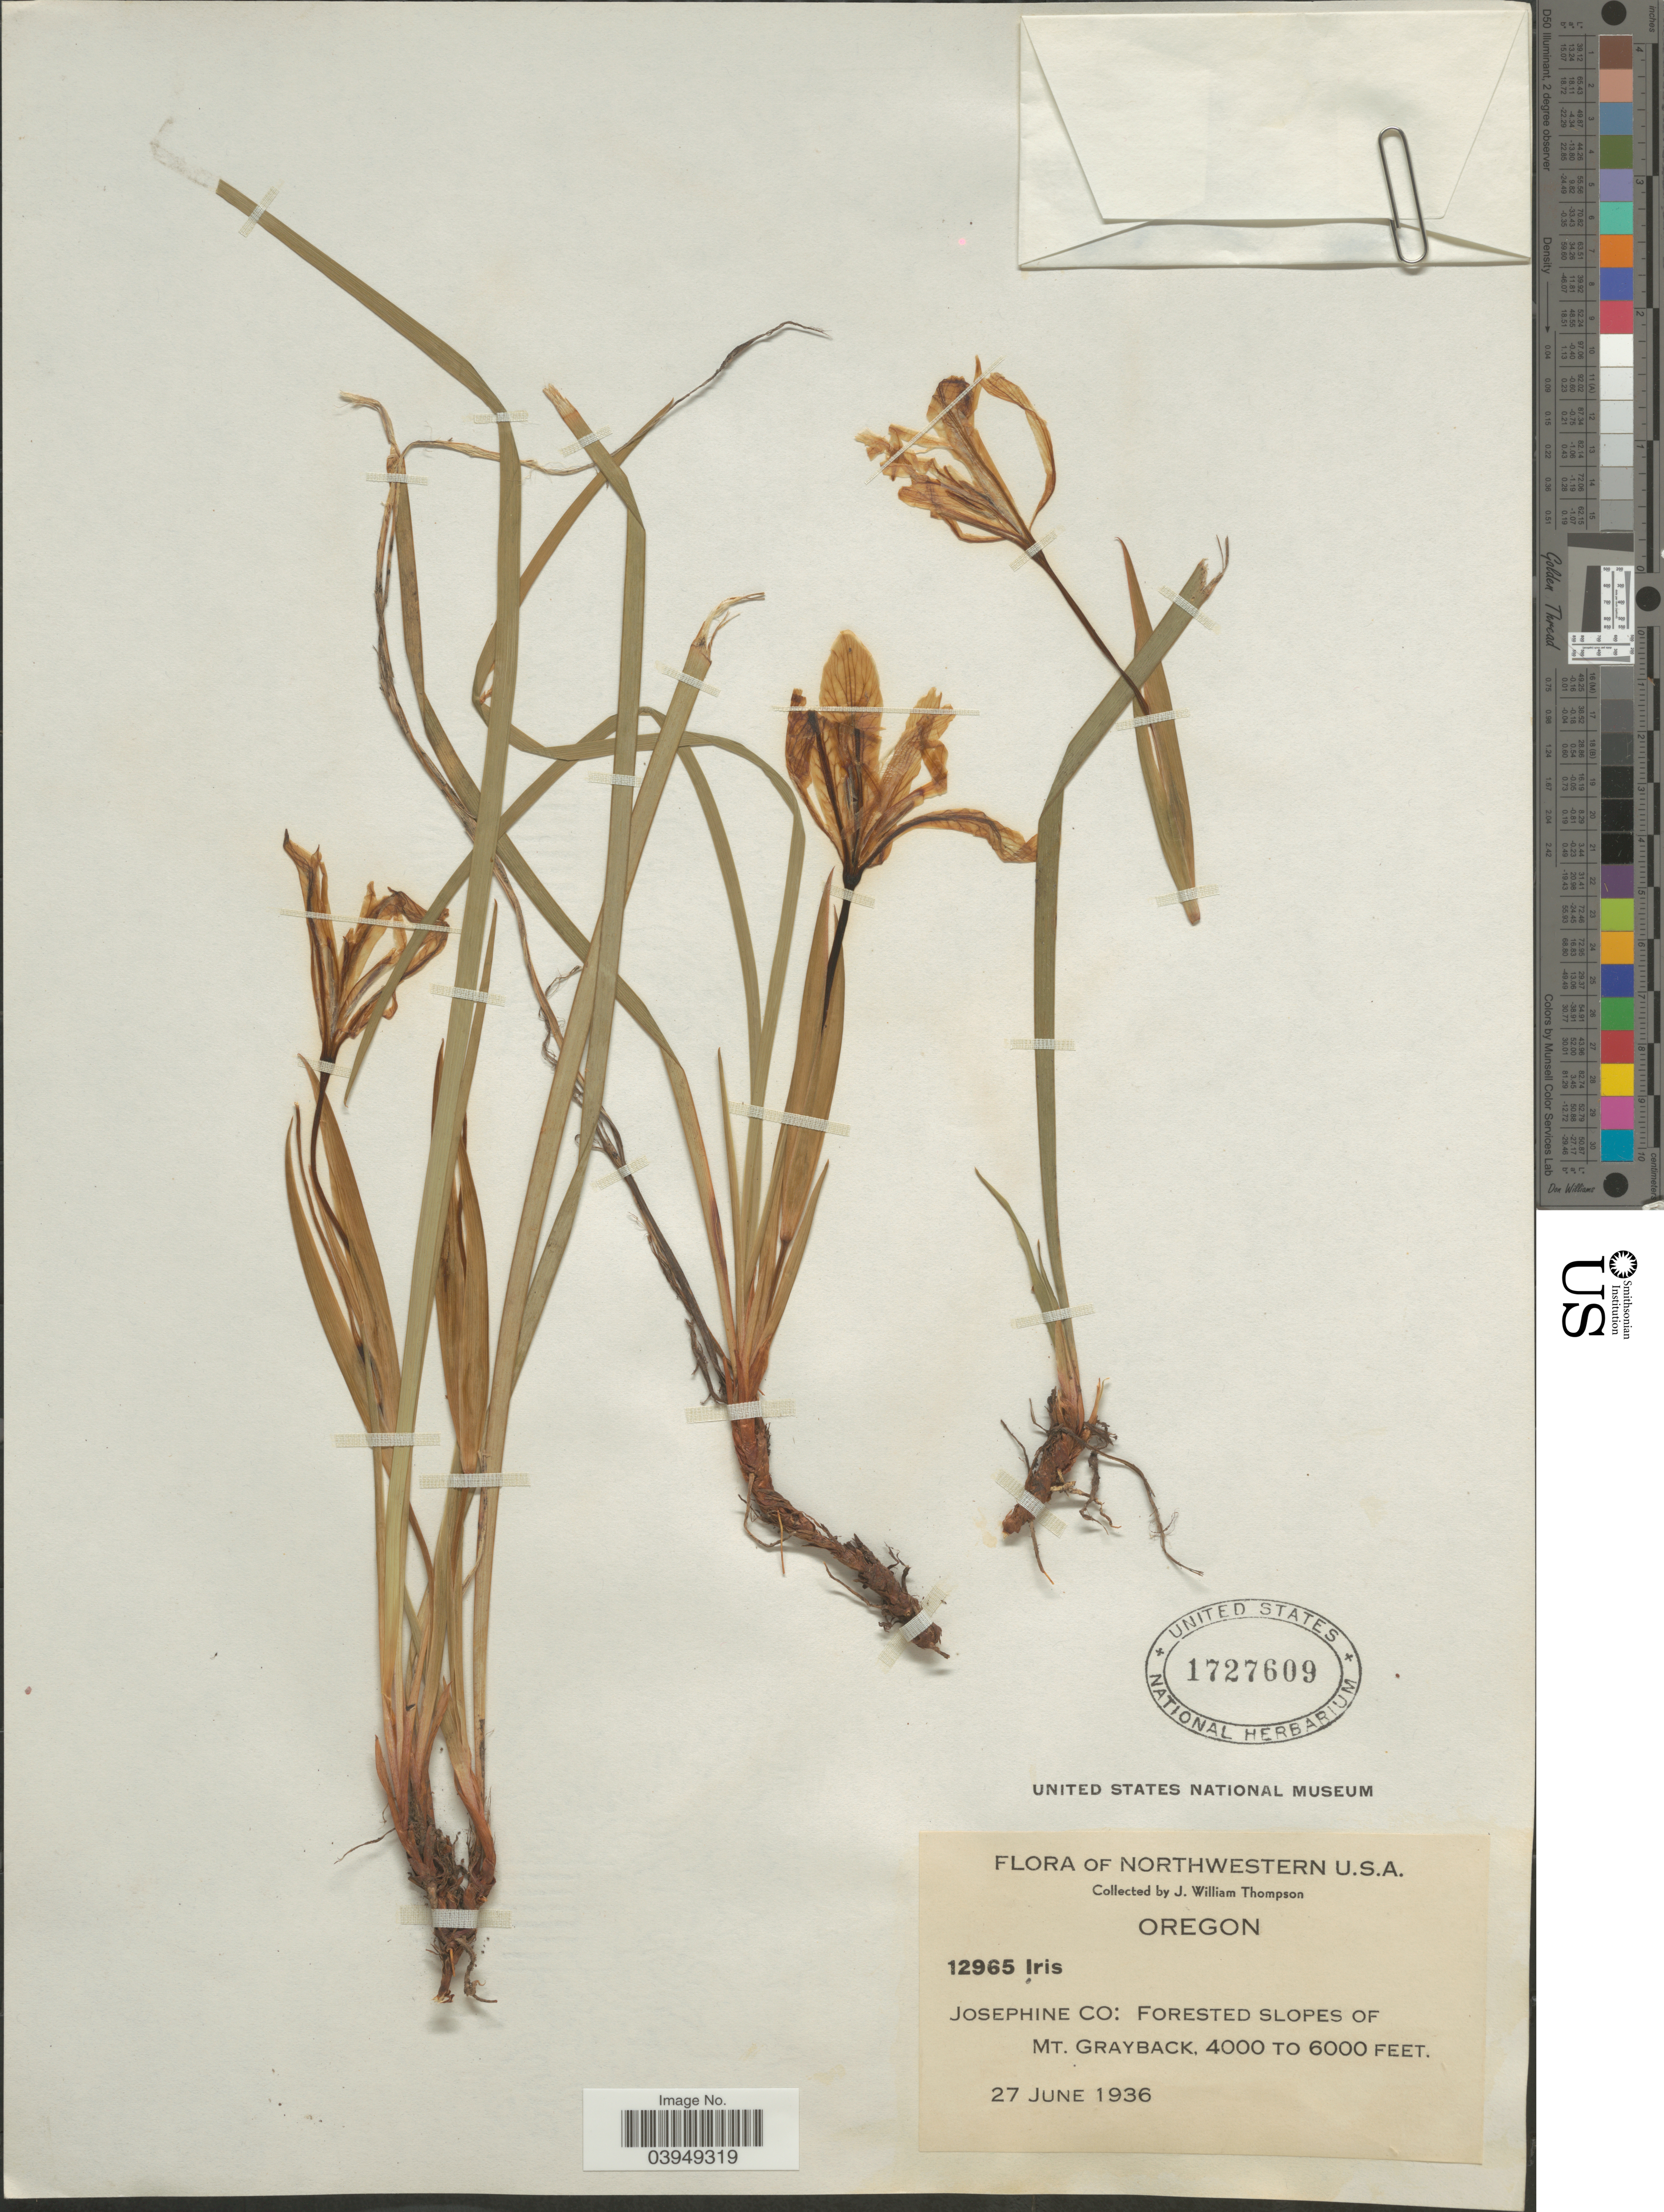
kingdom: Plantae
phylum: Tracheophyta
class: Liliopsida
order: Asparagales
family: Iridaceae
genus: Iris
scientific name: Iris sp.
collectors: J. W. Thompson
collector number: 12965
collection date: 1936-06-27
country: United States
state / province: Oregon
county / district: Josephine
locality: Josephine Co: Forested slopes of Mt. Grayback.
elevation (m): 1219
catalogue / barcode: US 1727609